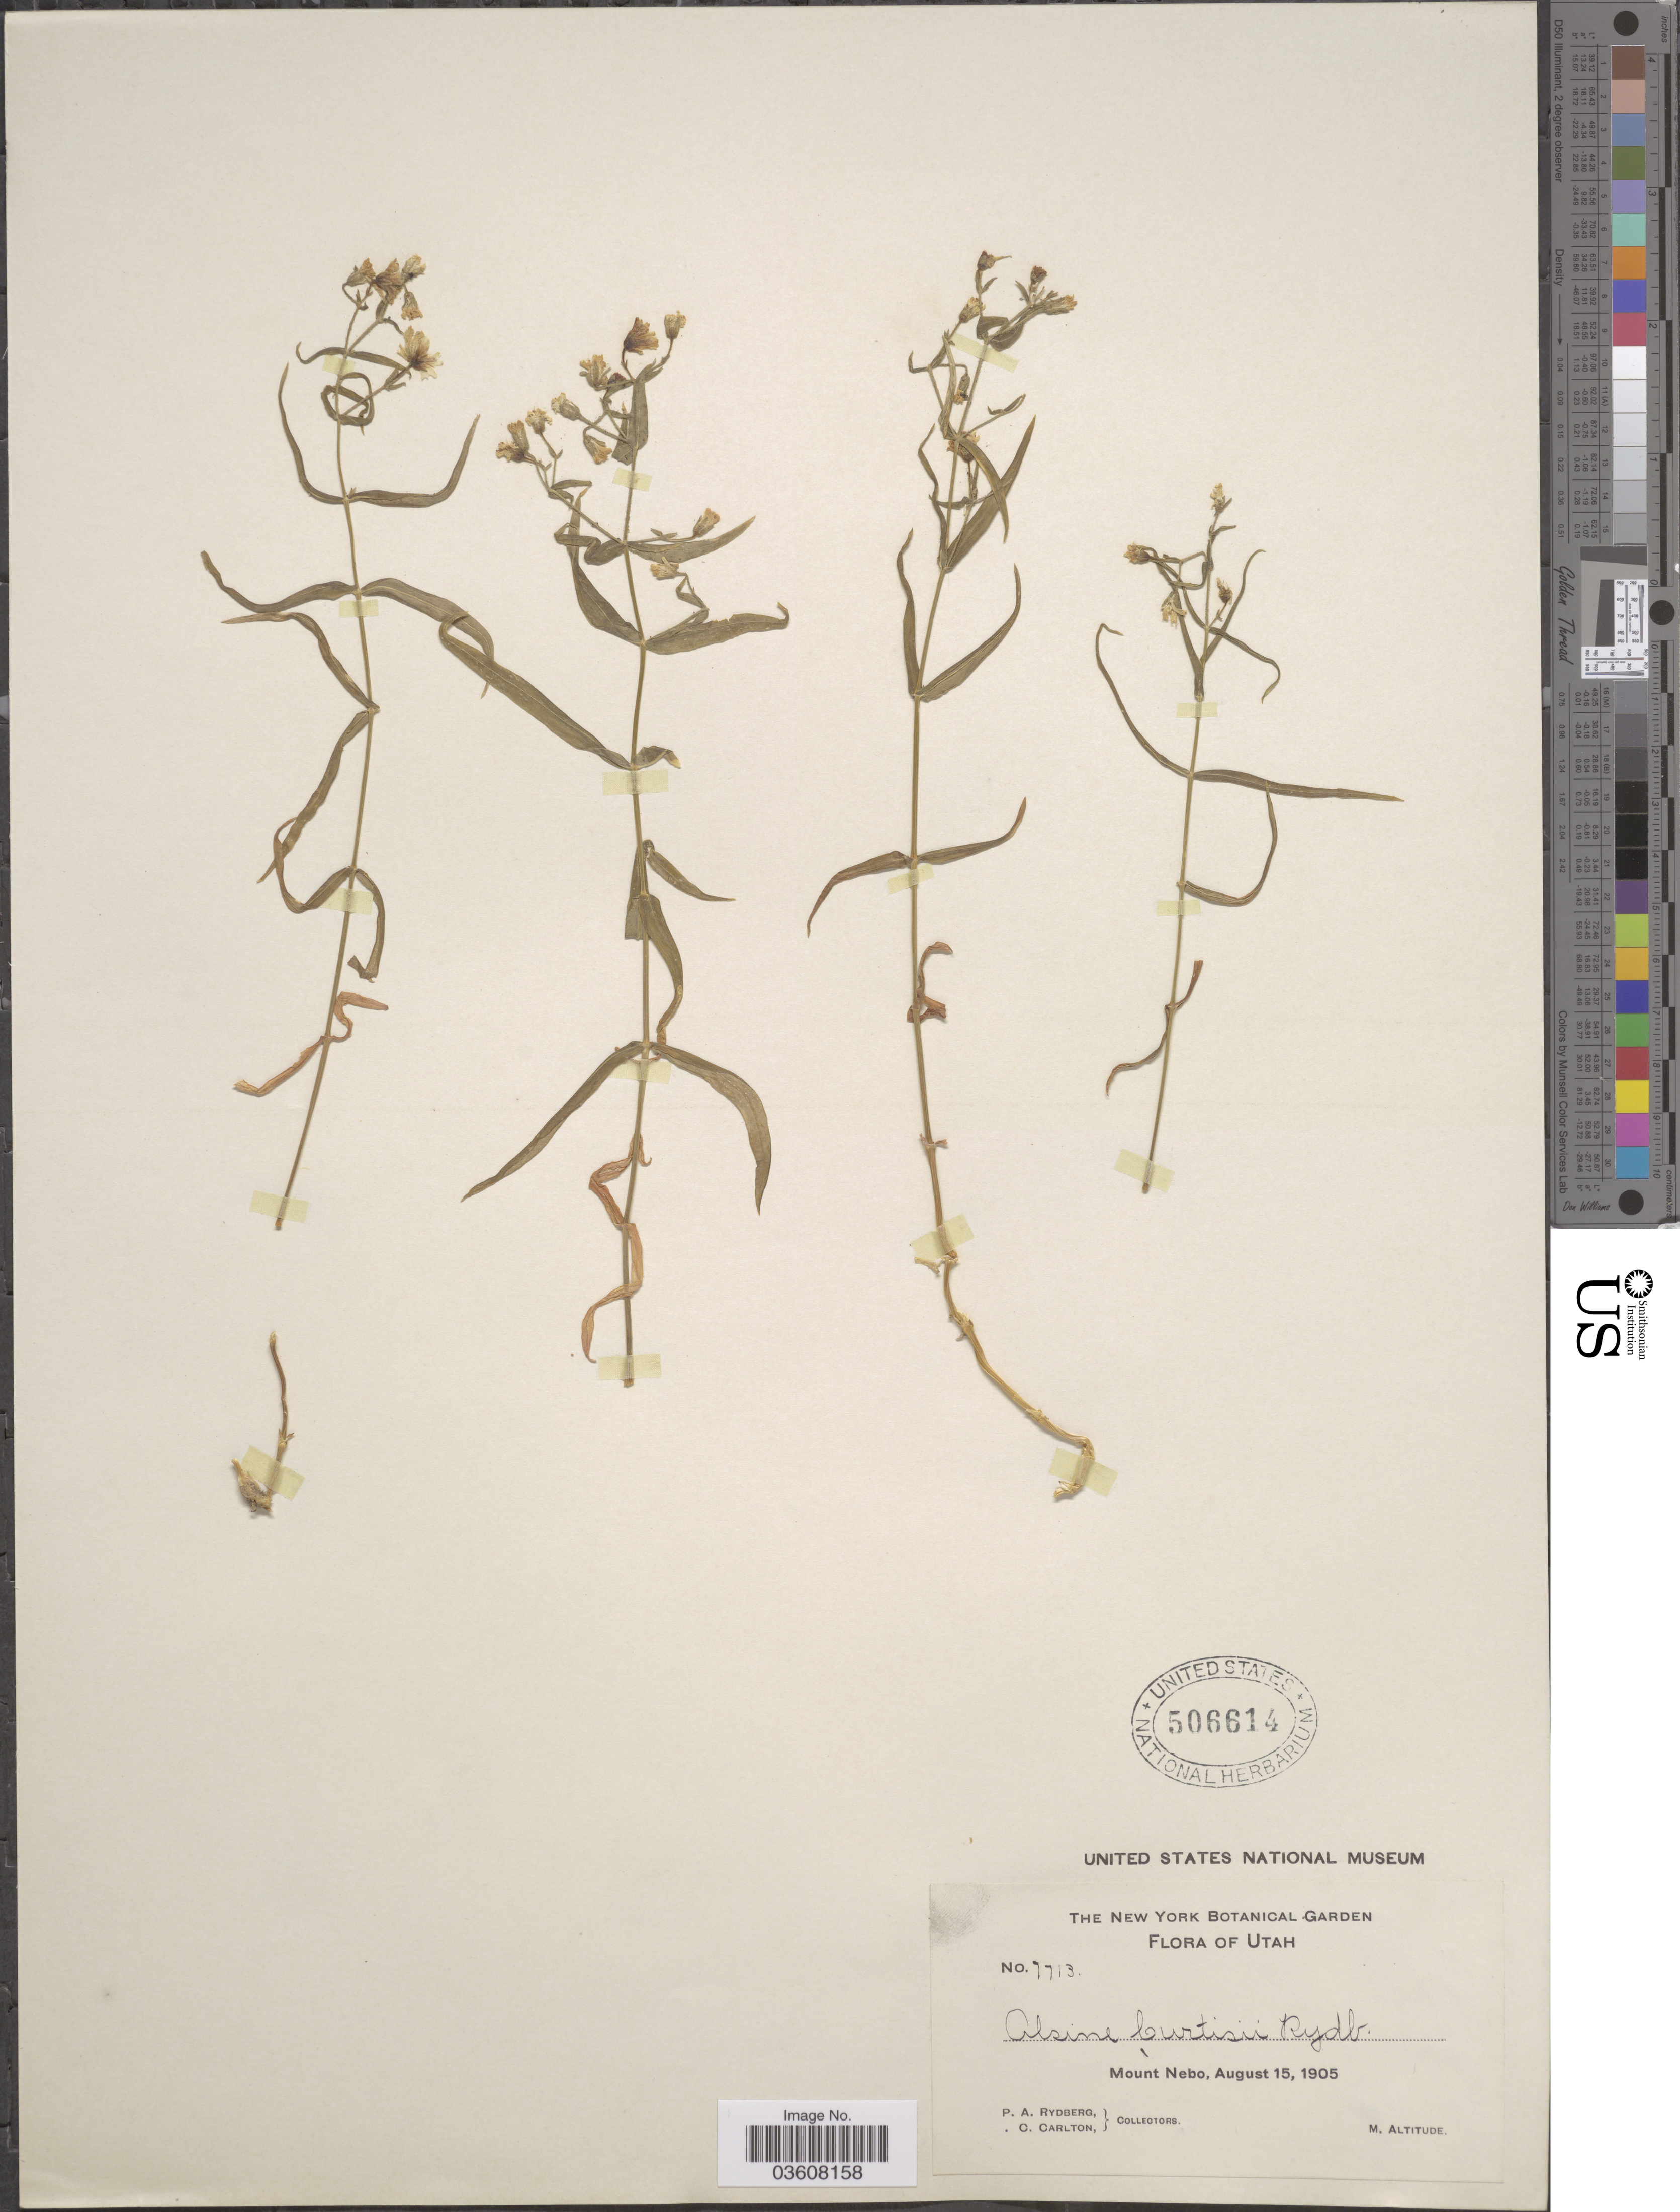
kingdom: Plantae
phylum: Tracheophyta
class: Magnoliopsida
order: Caryophyllales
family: Caryophyllaceae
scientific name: Torreyostellaria jamesiana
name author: (Torr.) Gang Yao et al.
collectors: P. A. Rydberg & C. Carlton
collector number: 7713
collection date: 1905-08-15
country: United States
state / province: Utah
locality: Mount Nebo.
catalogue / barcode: US 506614